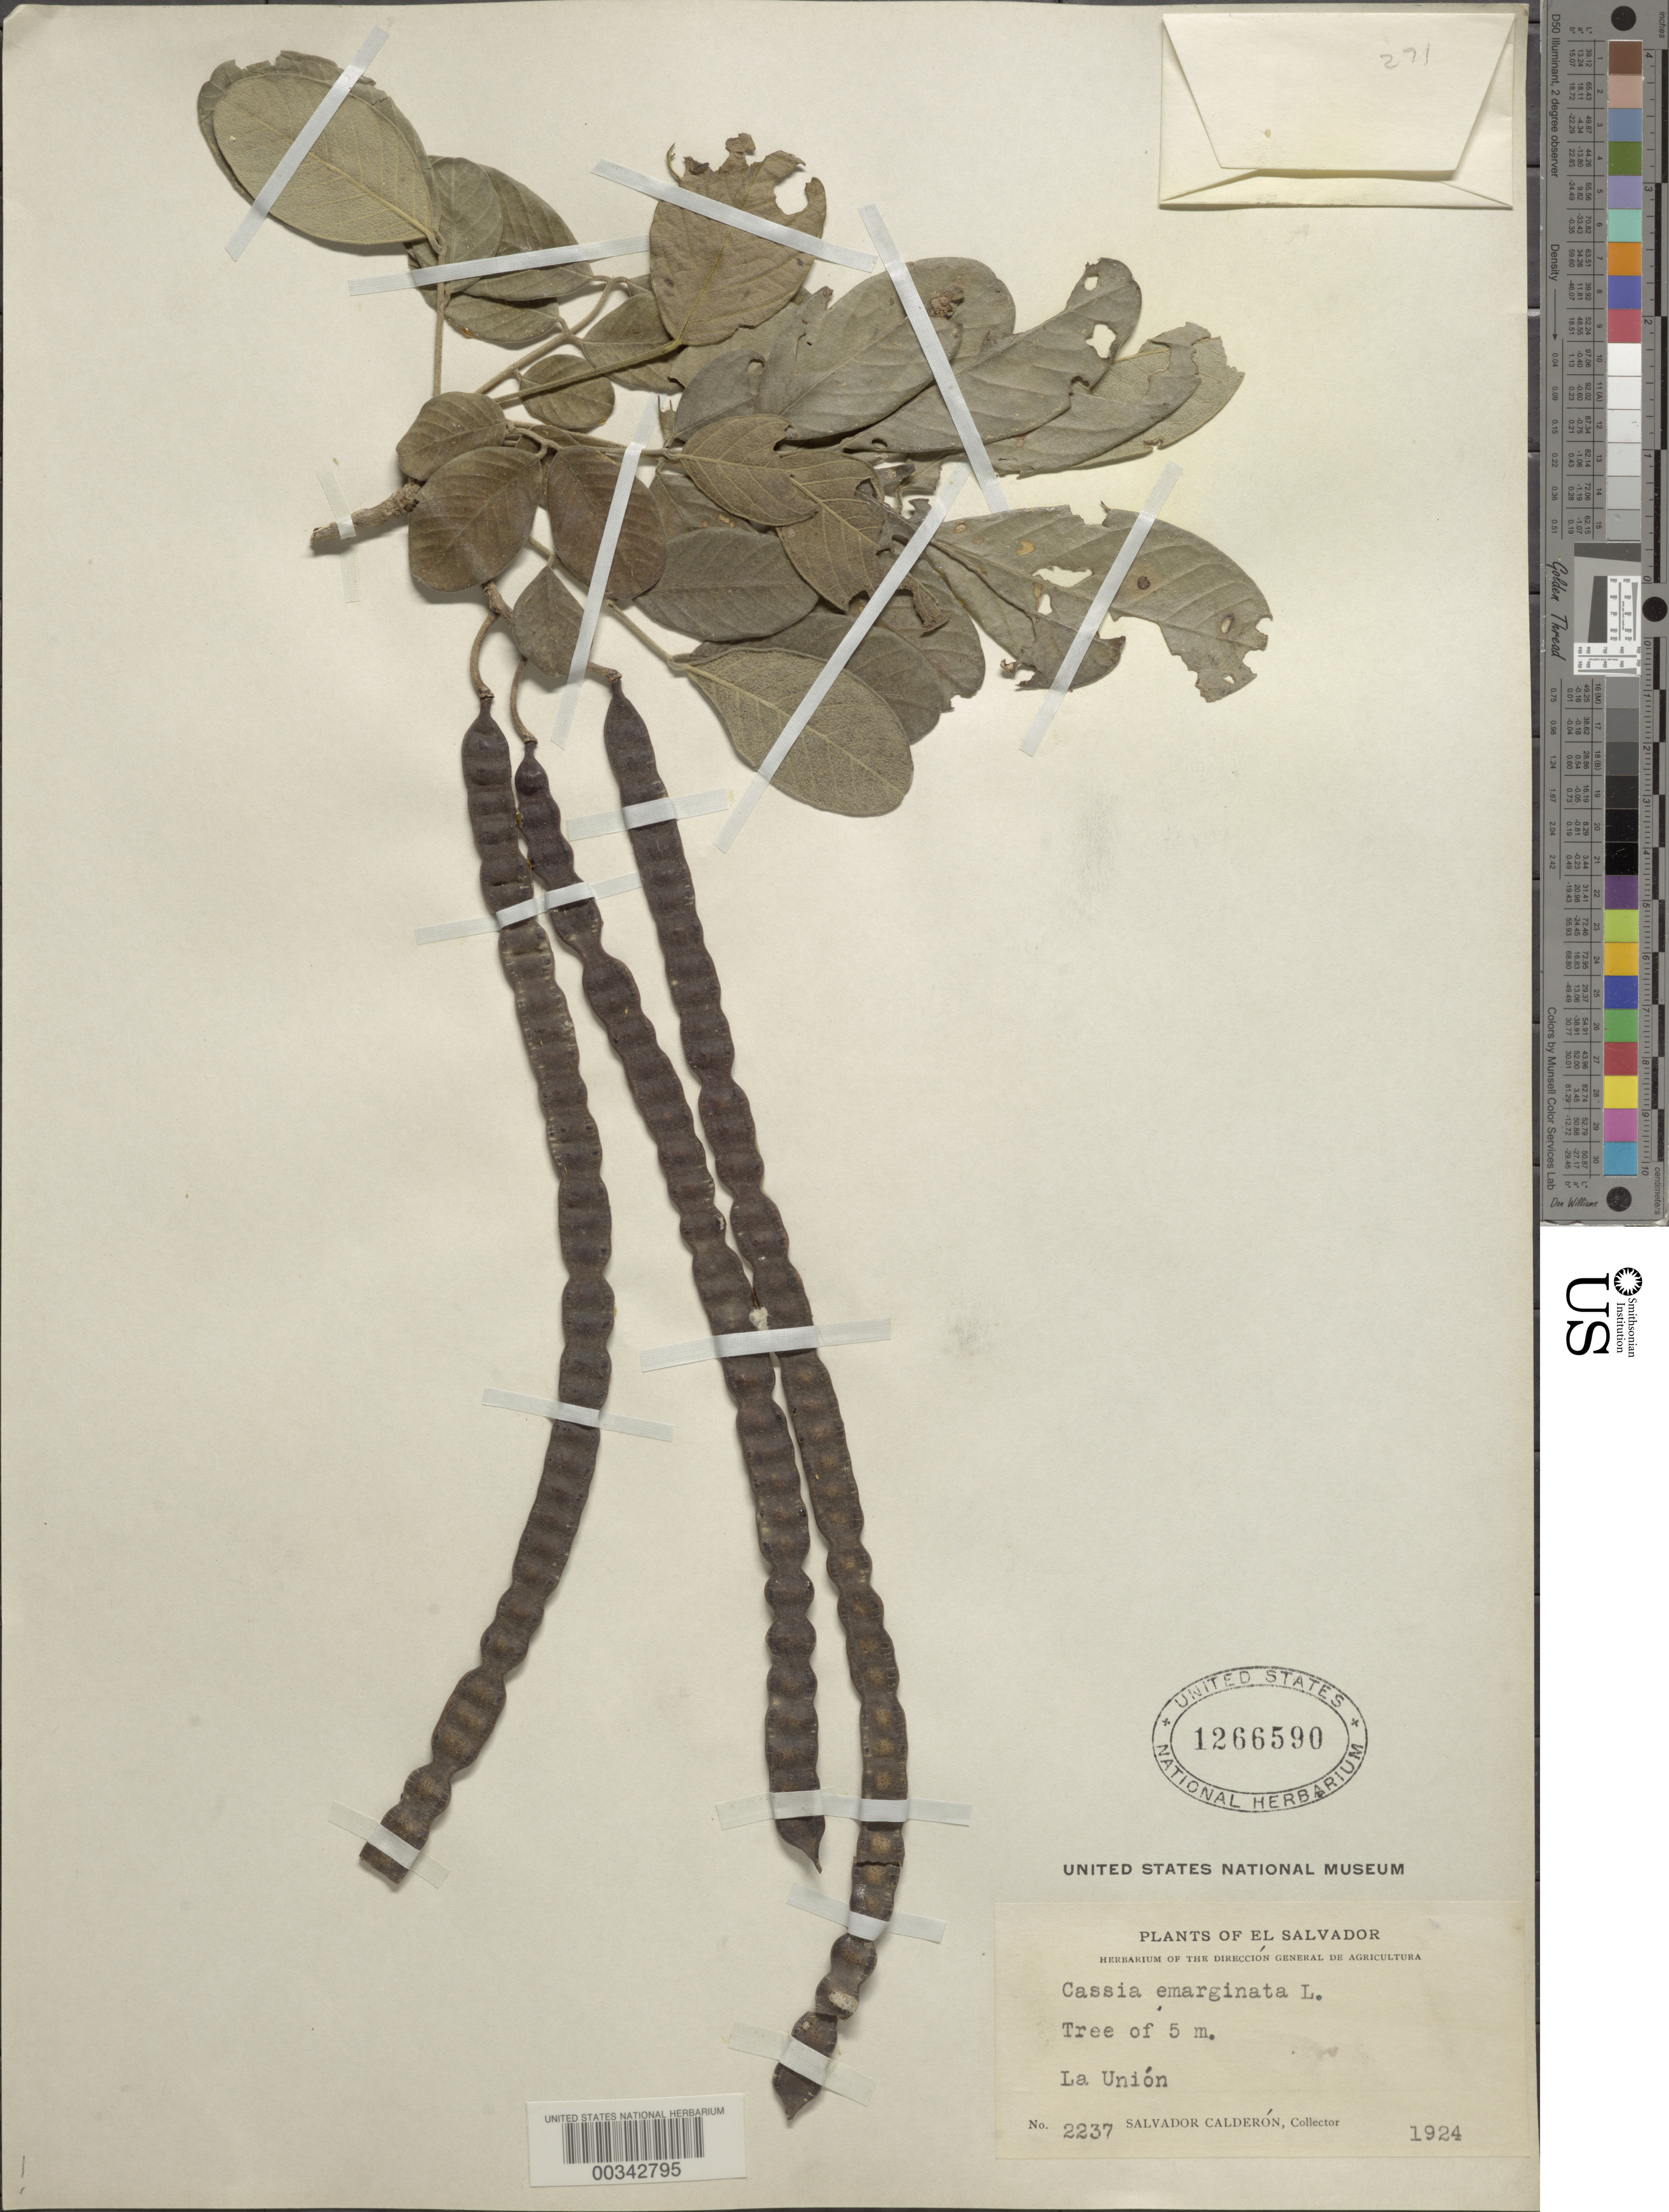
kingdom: Plantae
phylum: Tracheophyta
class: Magnoliopsida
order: Fabales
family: Fabaceae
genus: Senna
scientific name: Senna emarginata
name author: L.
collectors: S. Calderón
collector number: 2237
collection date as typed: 1924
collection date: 1924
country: El Salvador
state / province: La Unión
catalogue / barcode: US 1266590